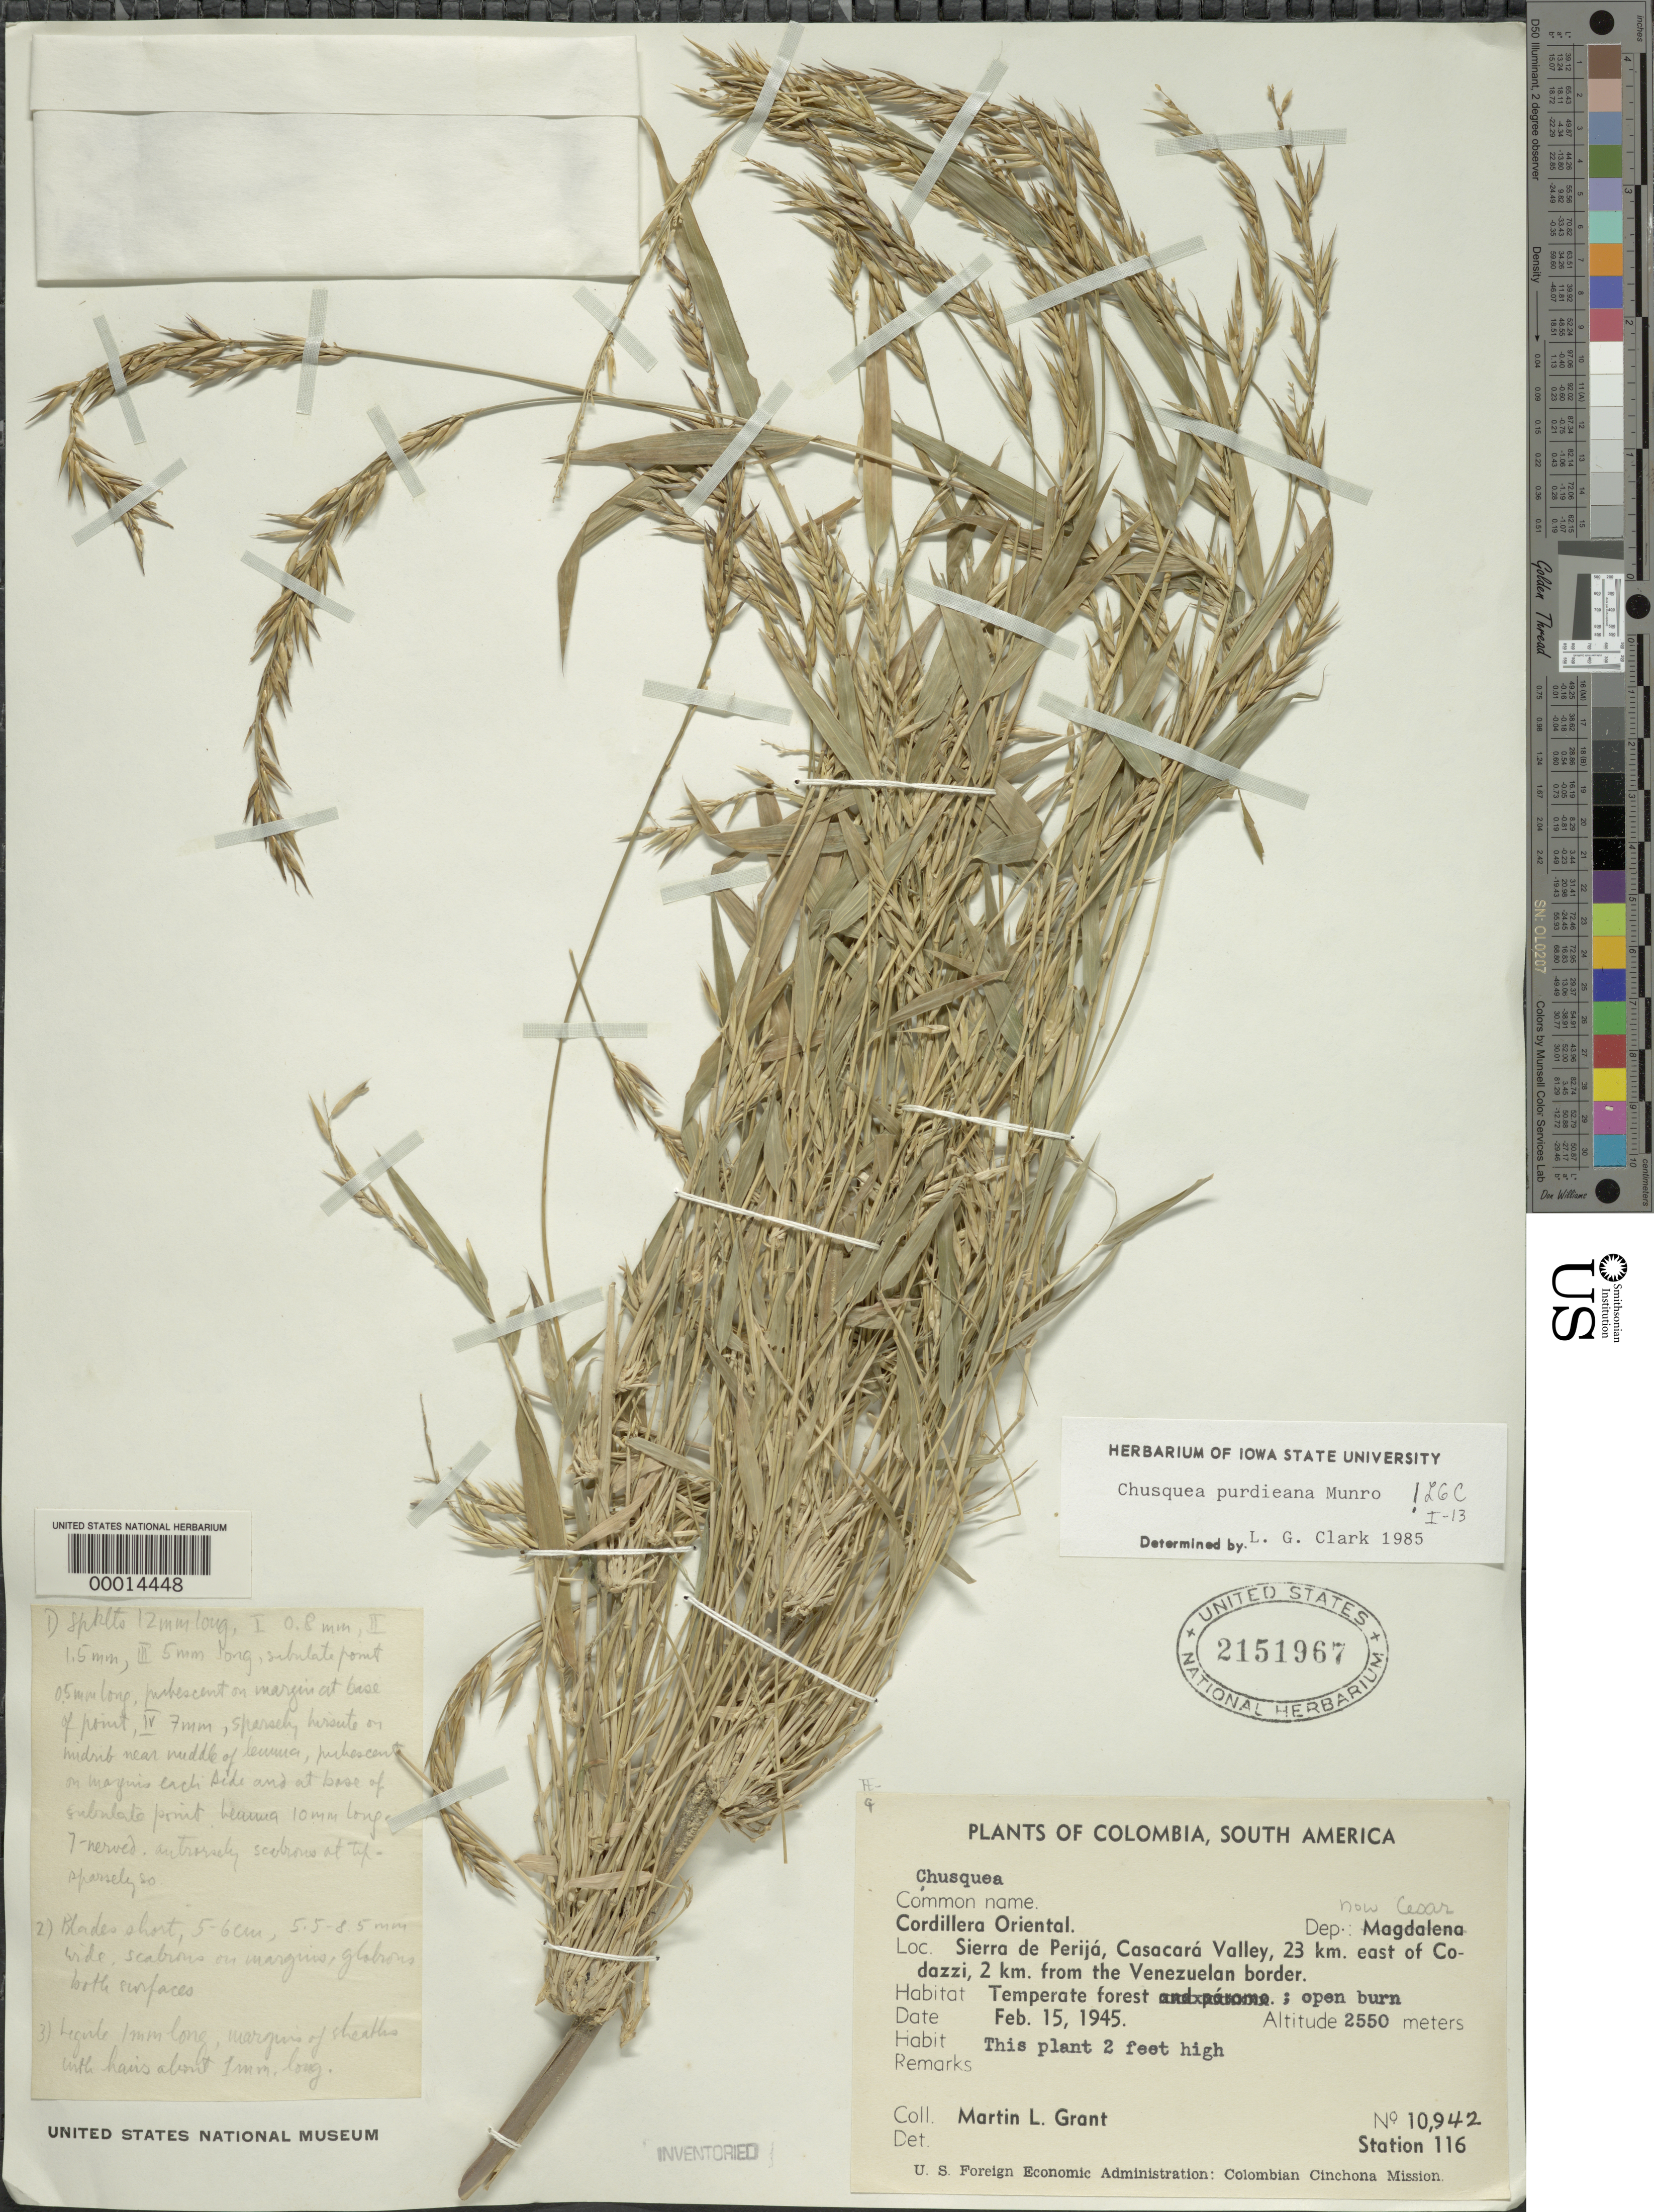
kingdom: Plantae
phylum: Tracheophyta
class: Liliopsida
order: Poales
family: Poaceae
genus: Chusquea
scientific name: Chusquea purdieana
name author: Munro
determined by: Clark, Lynn G., (ISC), Iowa State University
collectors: M. L. Grant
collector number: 10942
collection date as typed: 15 Feb 1945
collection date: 1945-02-15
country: Colombia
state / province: Magdalena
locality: Casacara Valley, Sierra de Perija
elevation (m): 2550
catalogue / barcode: US 2151967